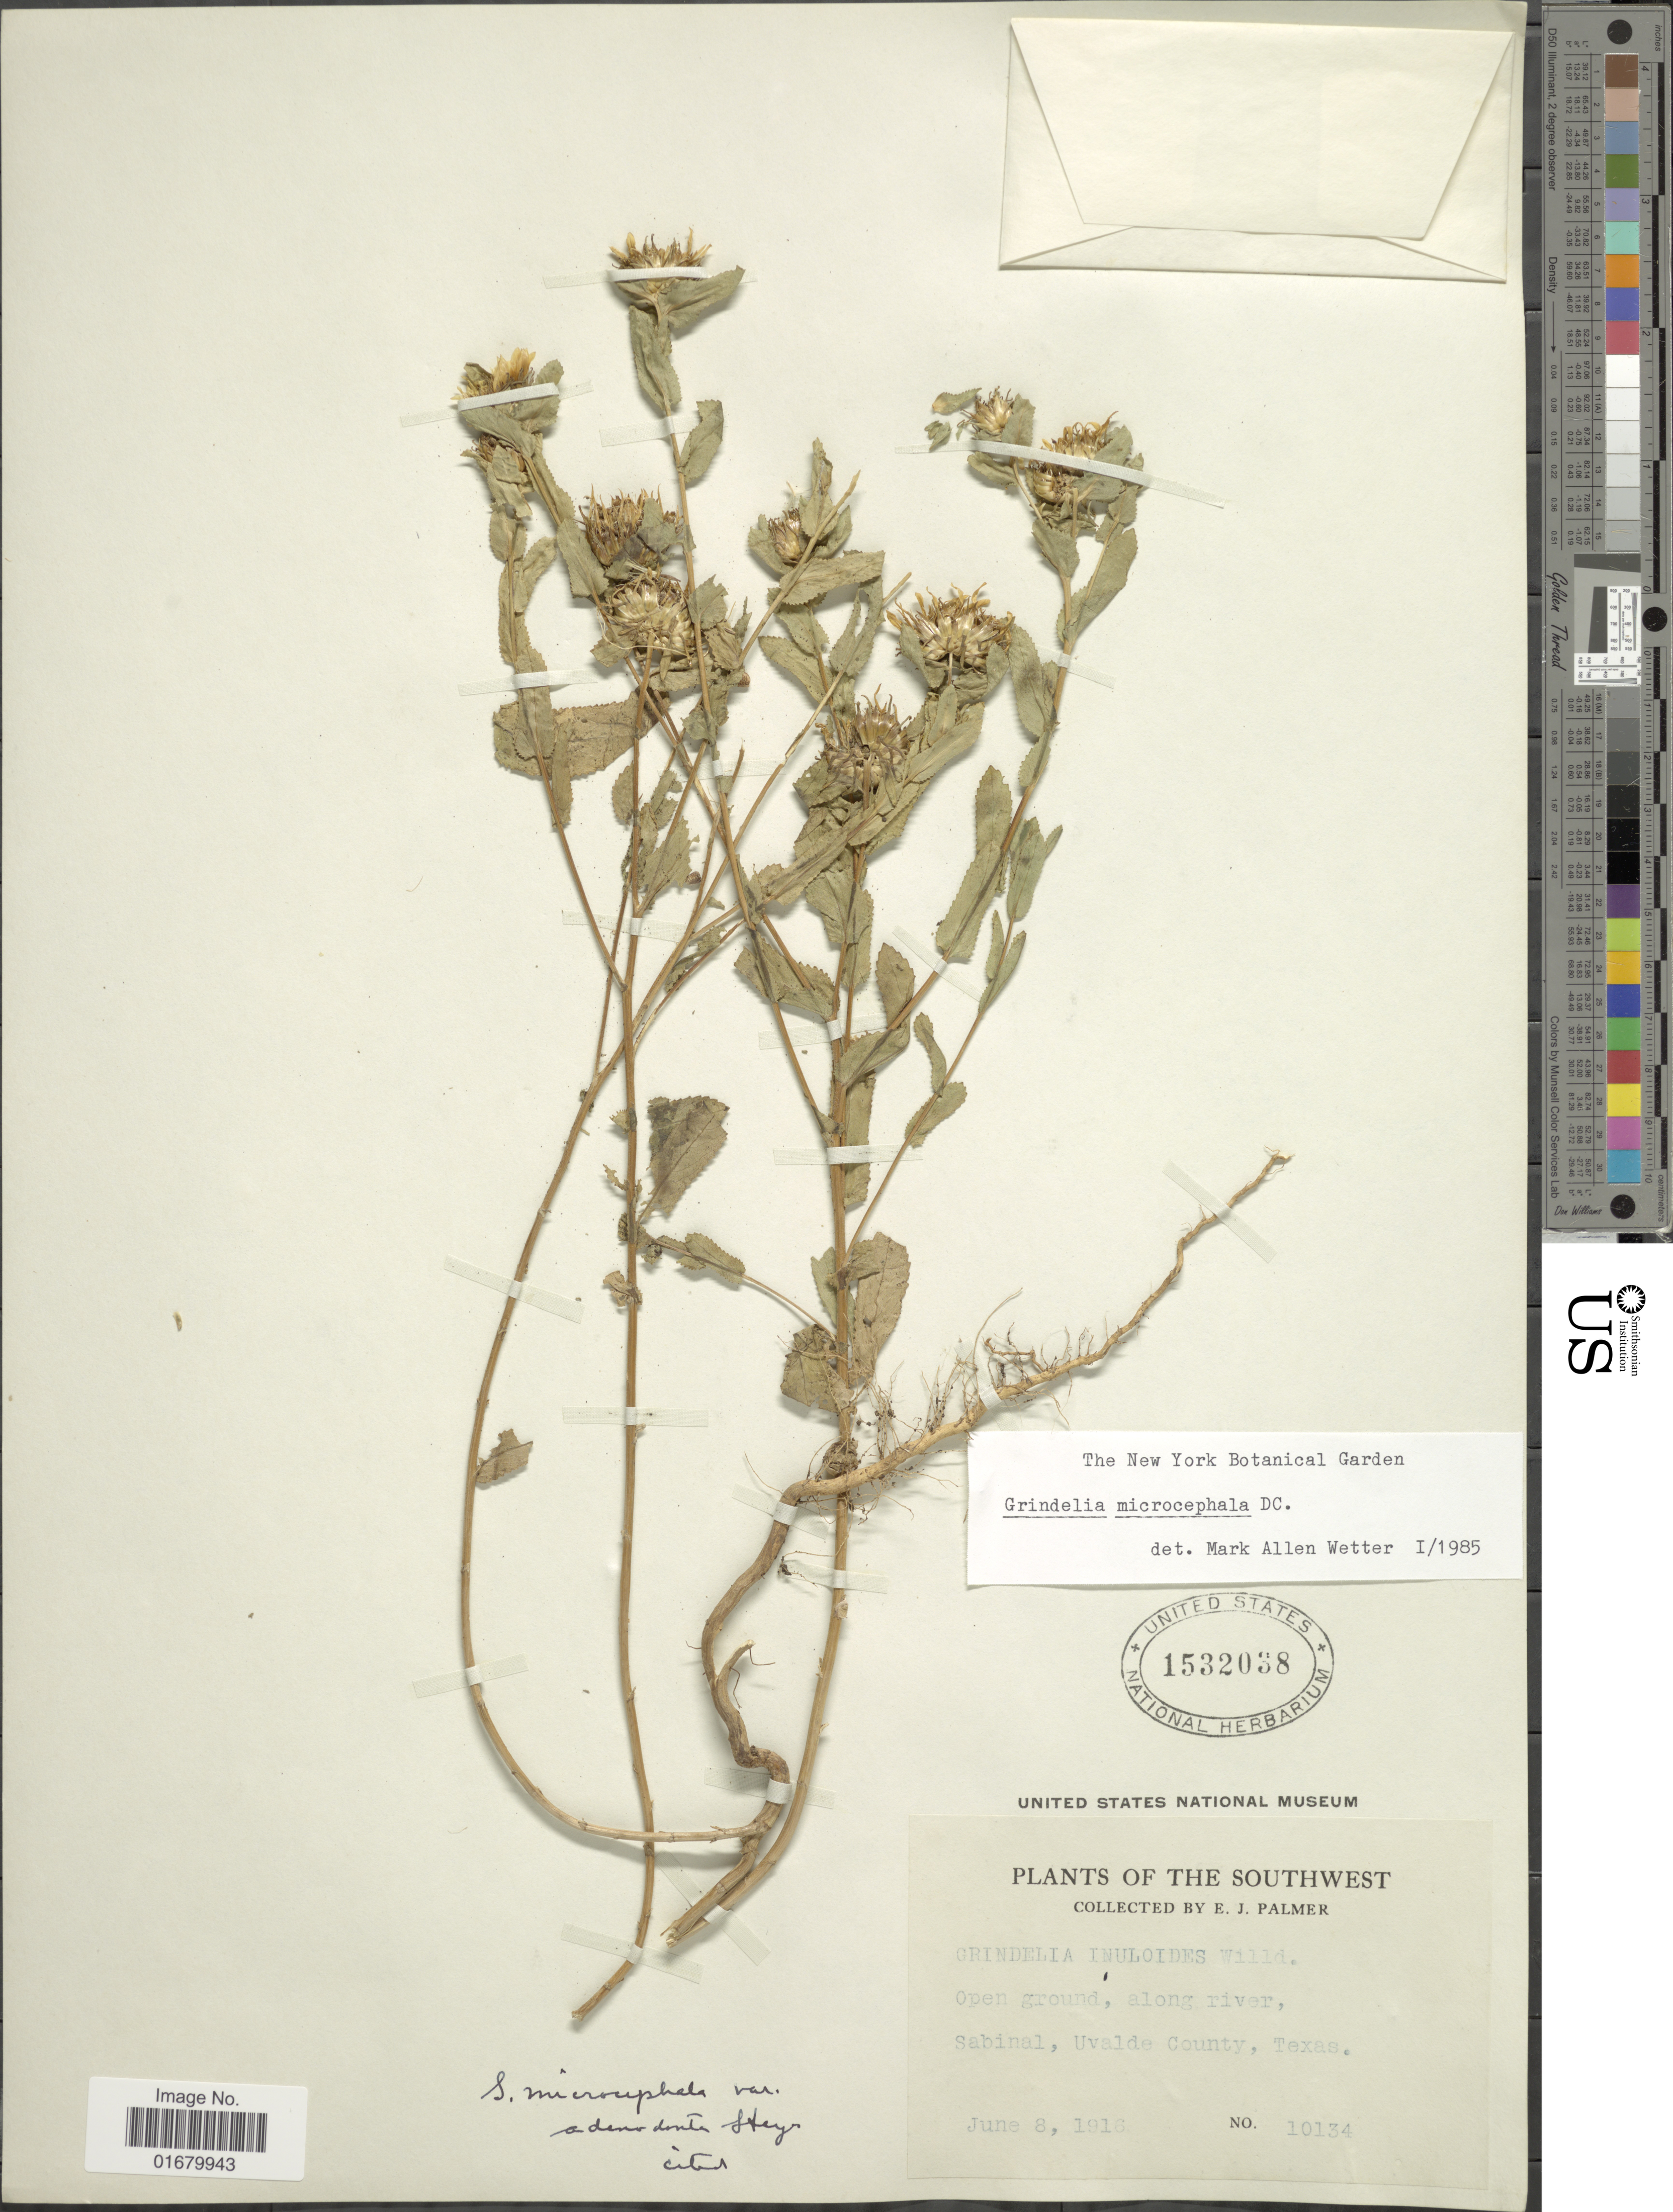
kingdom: Plantae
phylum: Tracheophyta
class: Magnoliopsida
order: Asterales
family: Asteraceae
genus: Grindelia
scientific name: Grindelia microcephala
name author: DC.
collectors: E. J. Palmer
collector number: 10134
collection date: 1916-06-08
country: United States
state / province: Texas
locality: The Southwest, open ground, along river, Sabinal, Uvalde County.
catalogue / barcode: US 1532038